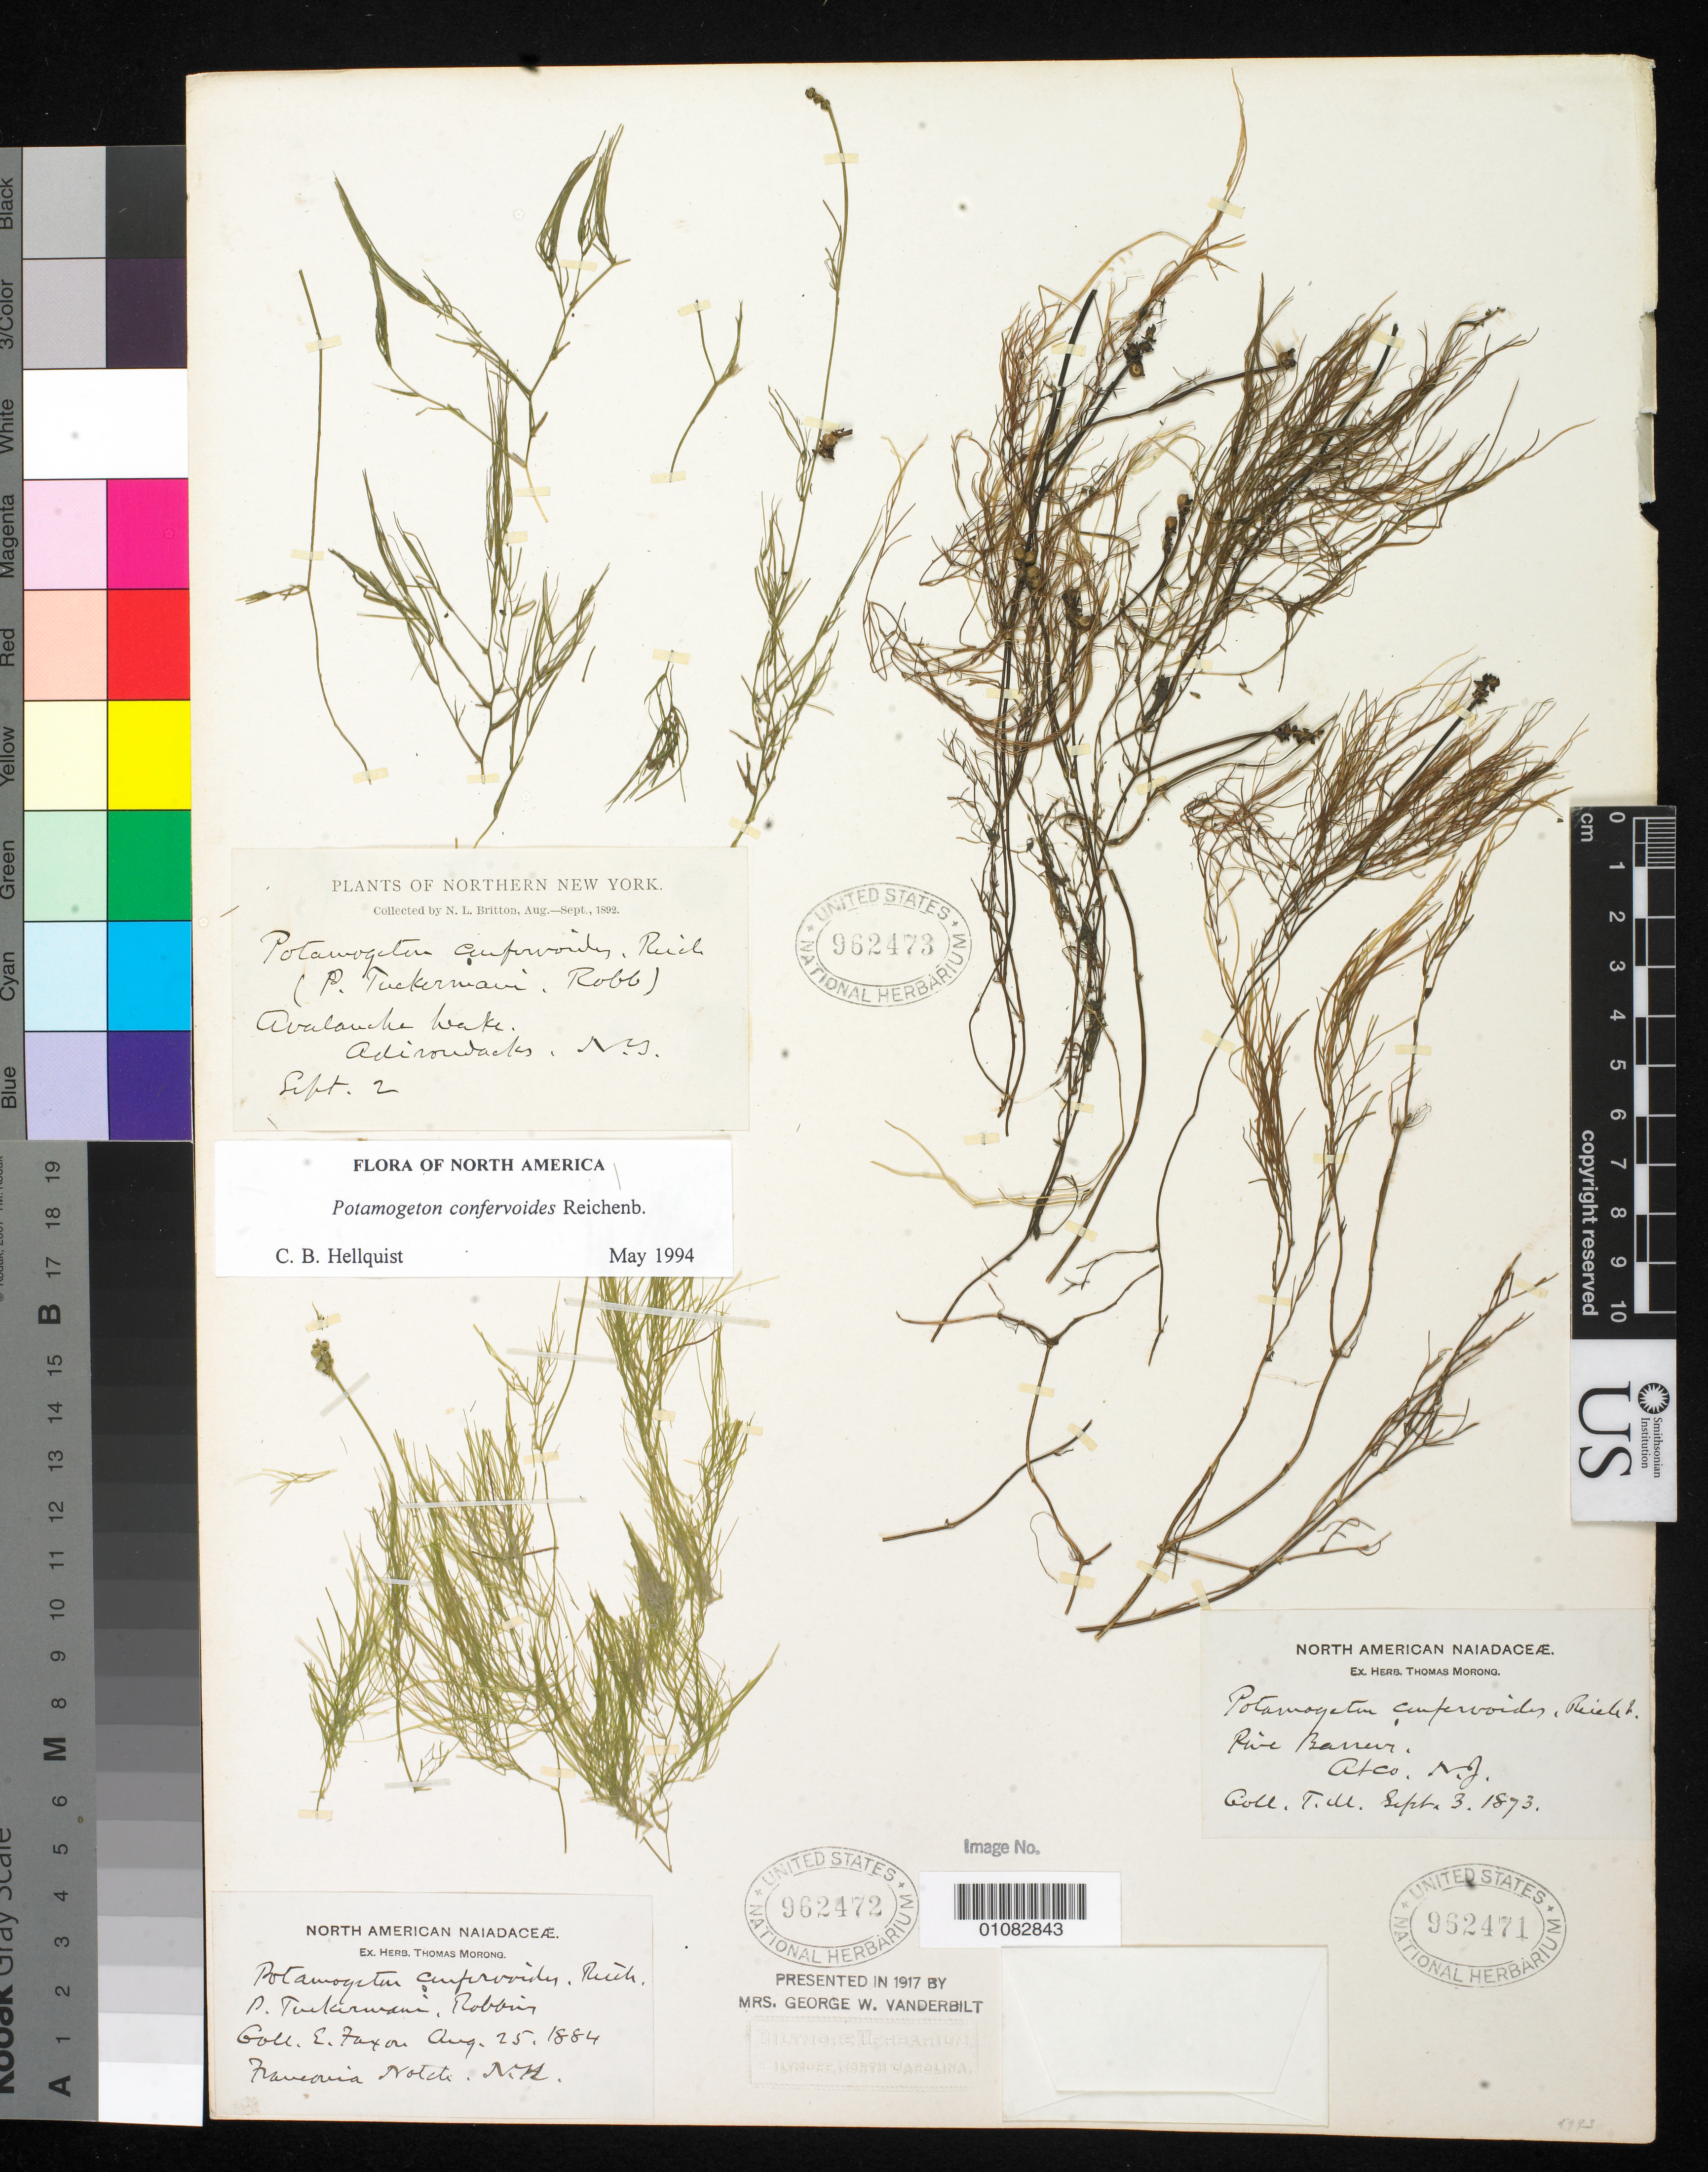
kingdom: Plantae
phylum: Tracheophyta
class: Liliopsida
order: Alismatales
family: Potamogetonaceae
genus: Potamogeton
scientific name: Potamogeton confervoides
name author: Rchb.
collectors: E. Faxon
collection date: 1884-08-25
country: United States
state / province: New Hampshire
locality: Franconia Notch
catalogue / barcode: US 962472-2